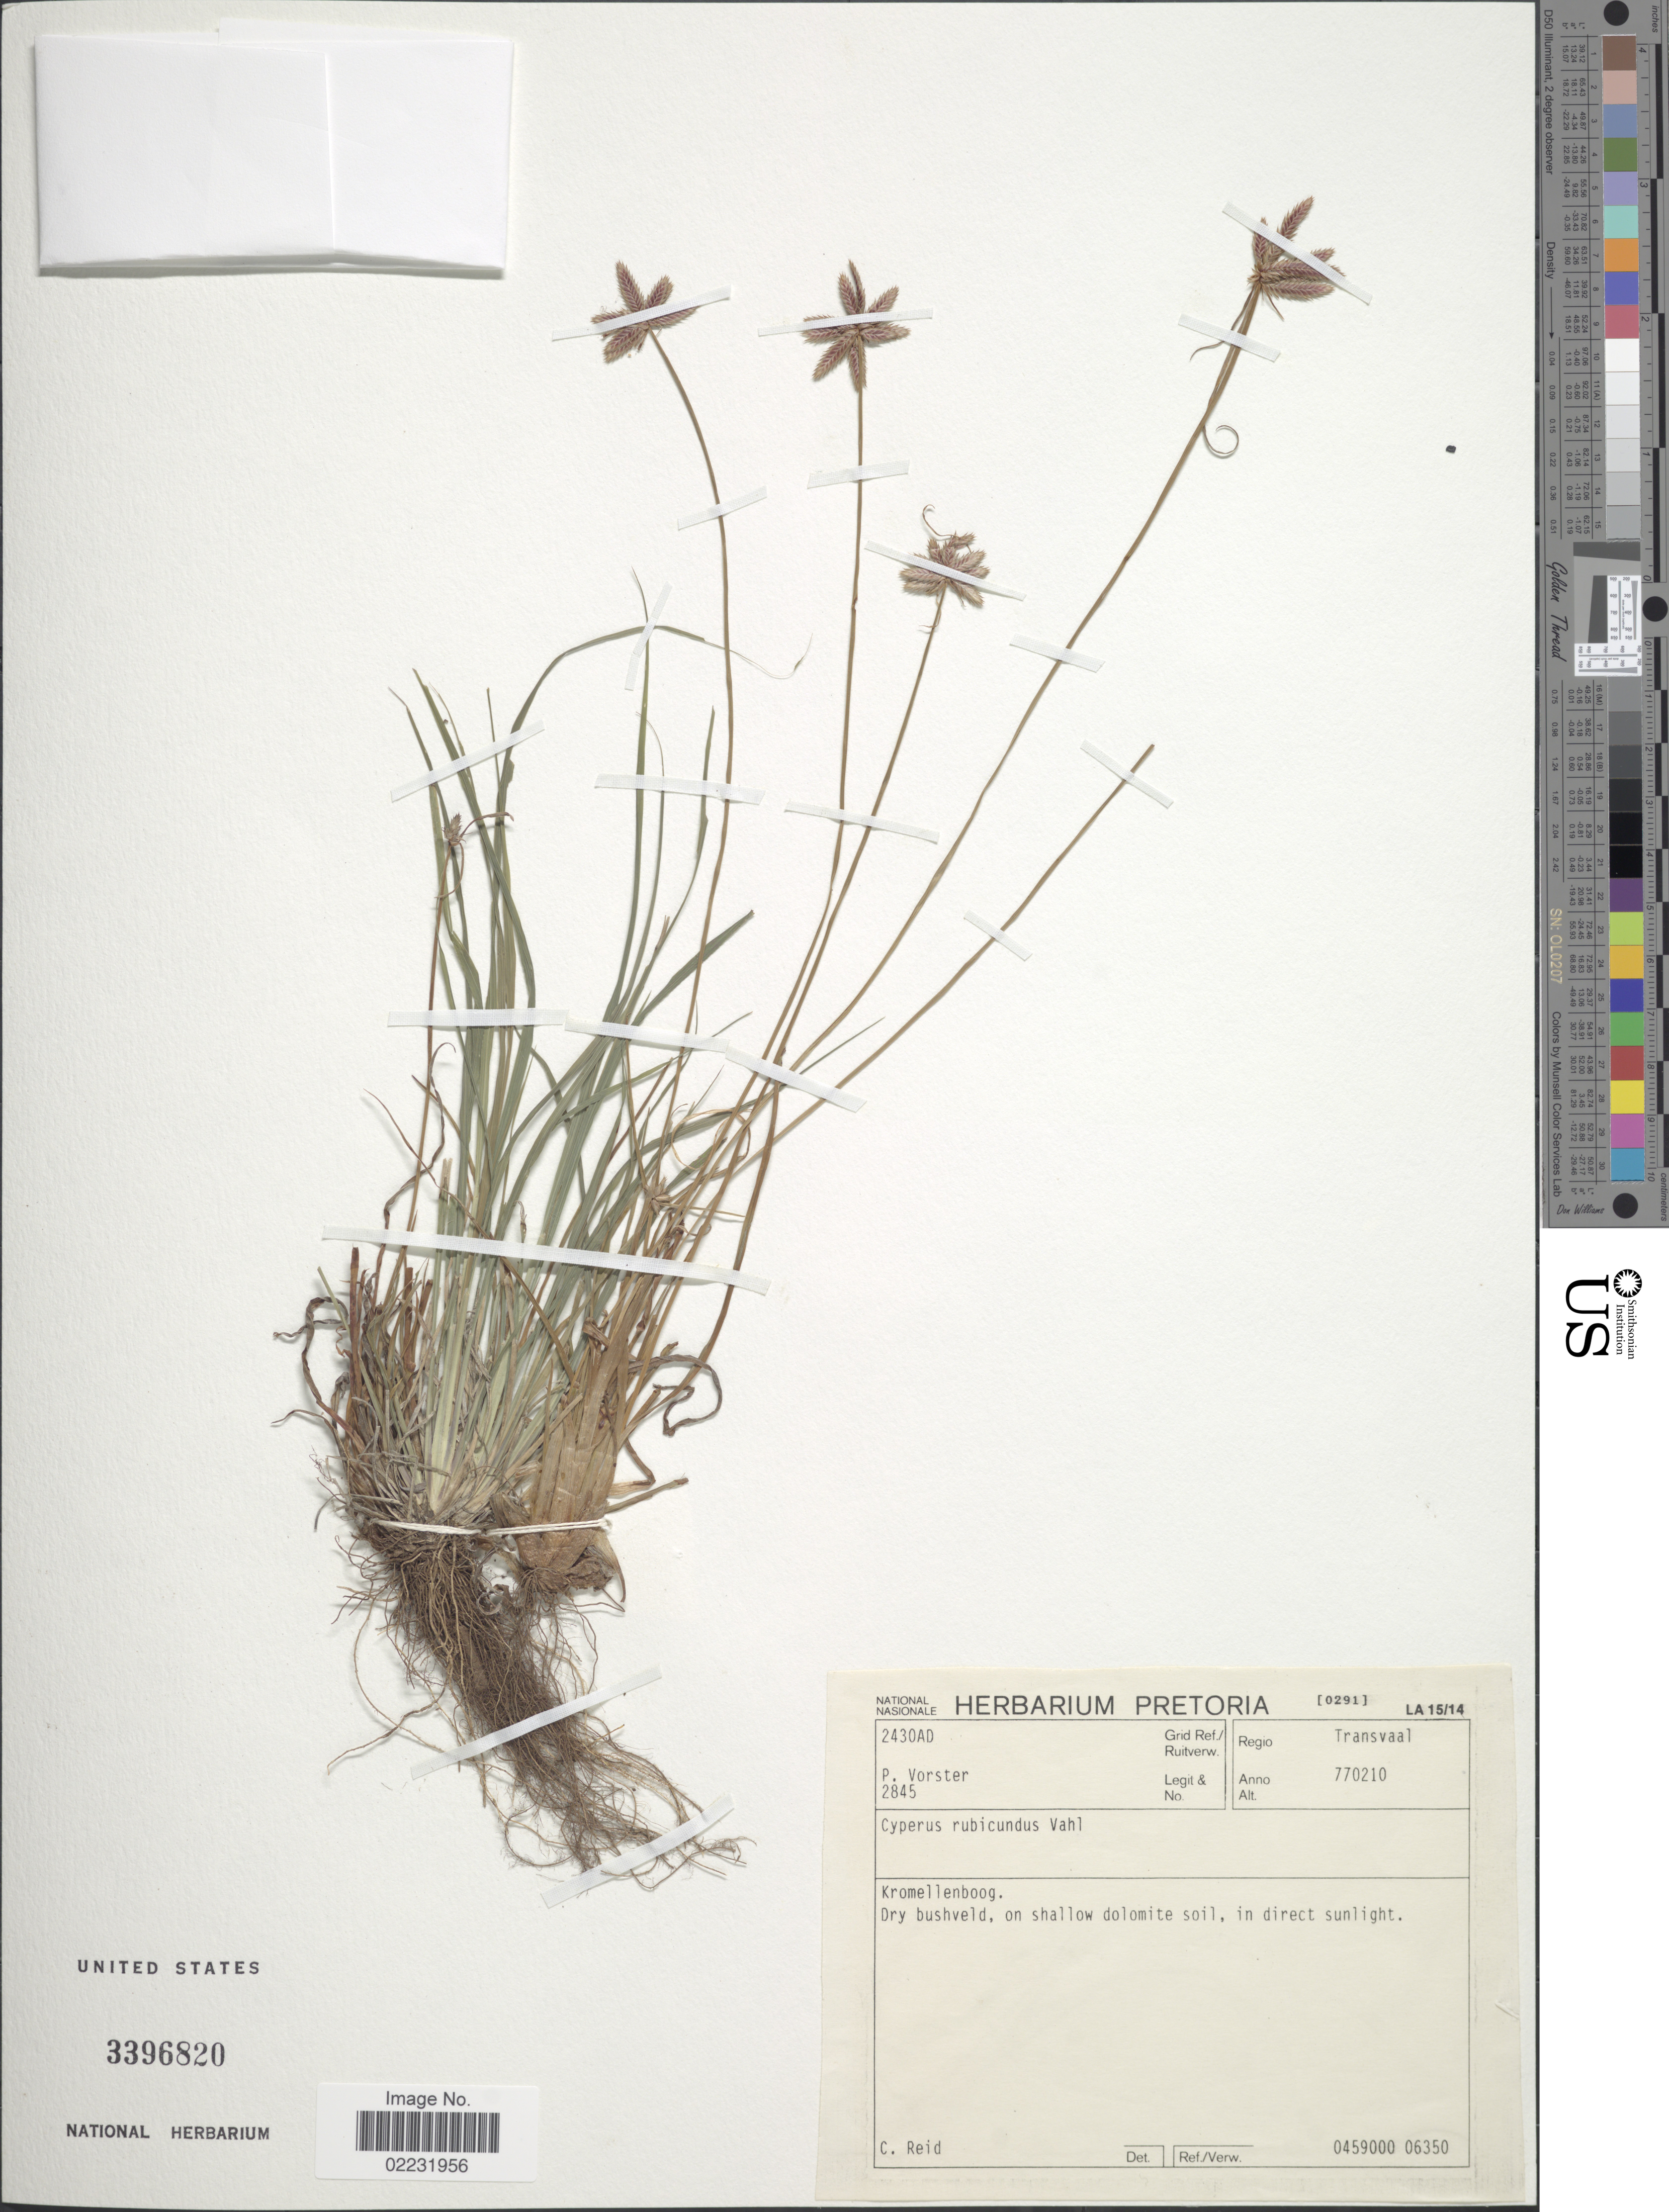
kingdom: Plantae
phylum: Tracheophyta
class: Liliopsida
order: Poales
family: Cyperaceae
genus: Cyperus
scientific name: Cyperus rubicundus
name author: Vahl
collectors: P. Vorster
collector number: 2845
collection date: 1977-02-10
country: South Africa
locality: Regio Transvaal, Kromellenboog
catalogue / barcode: US 3396820